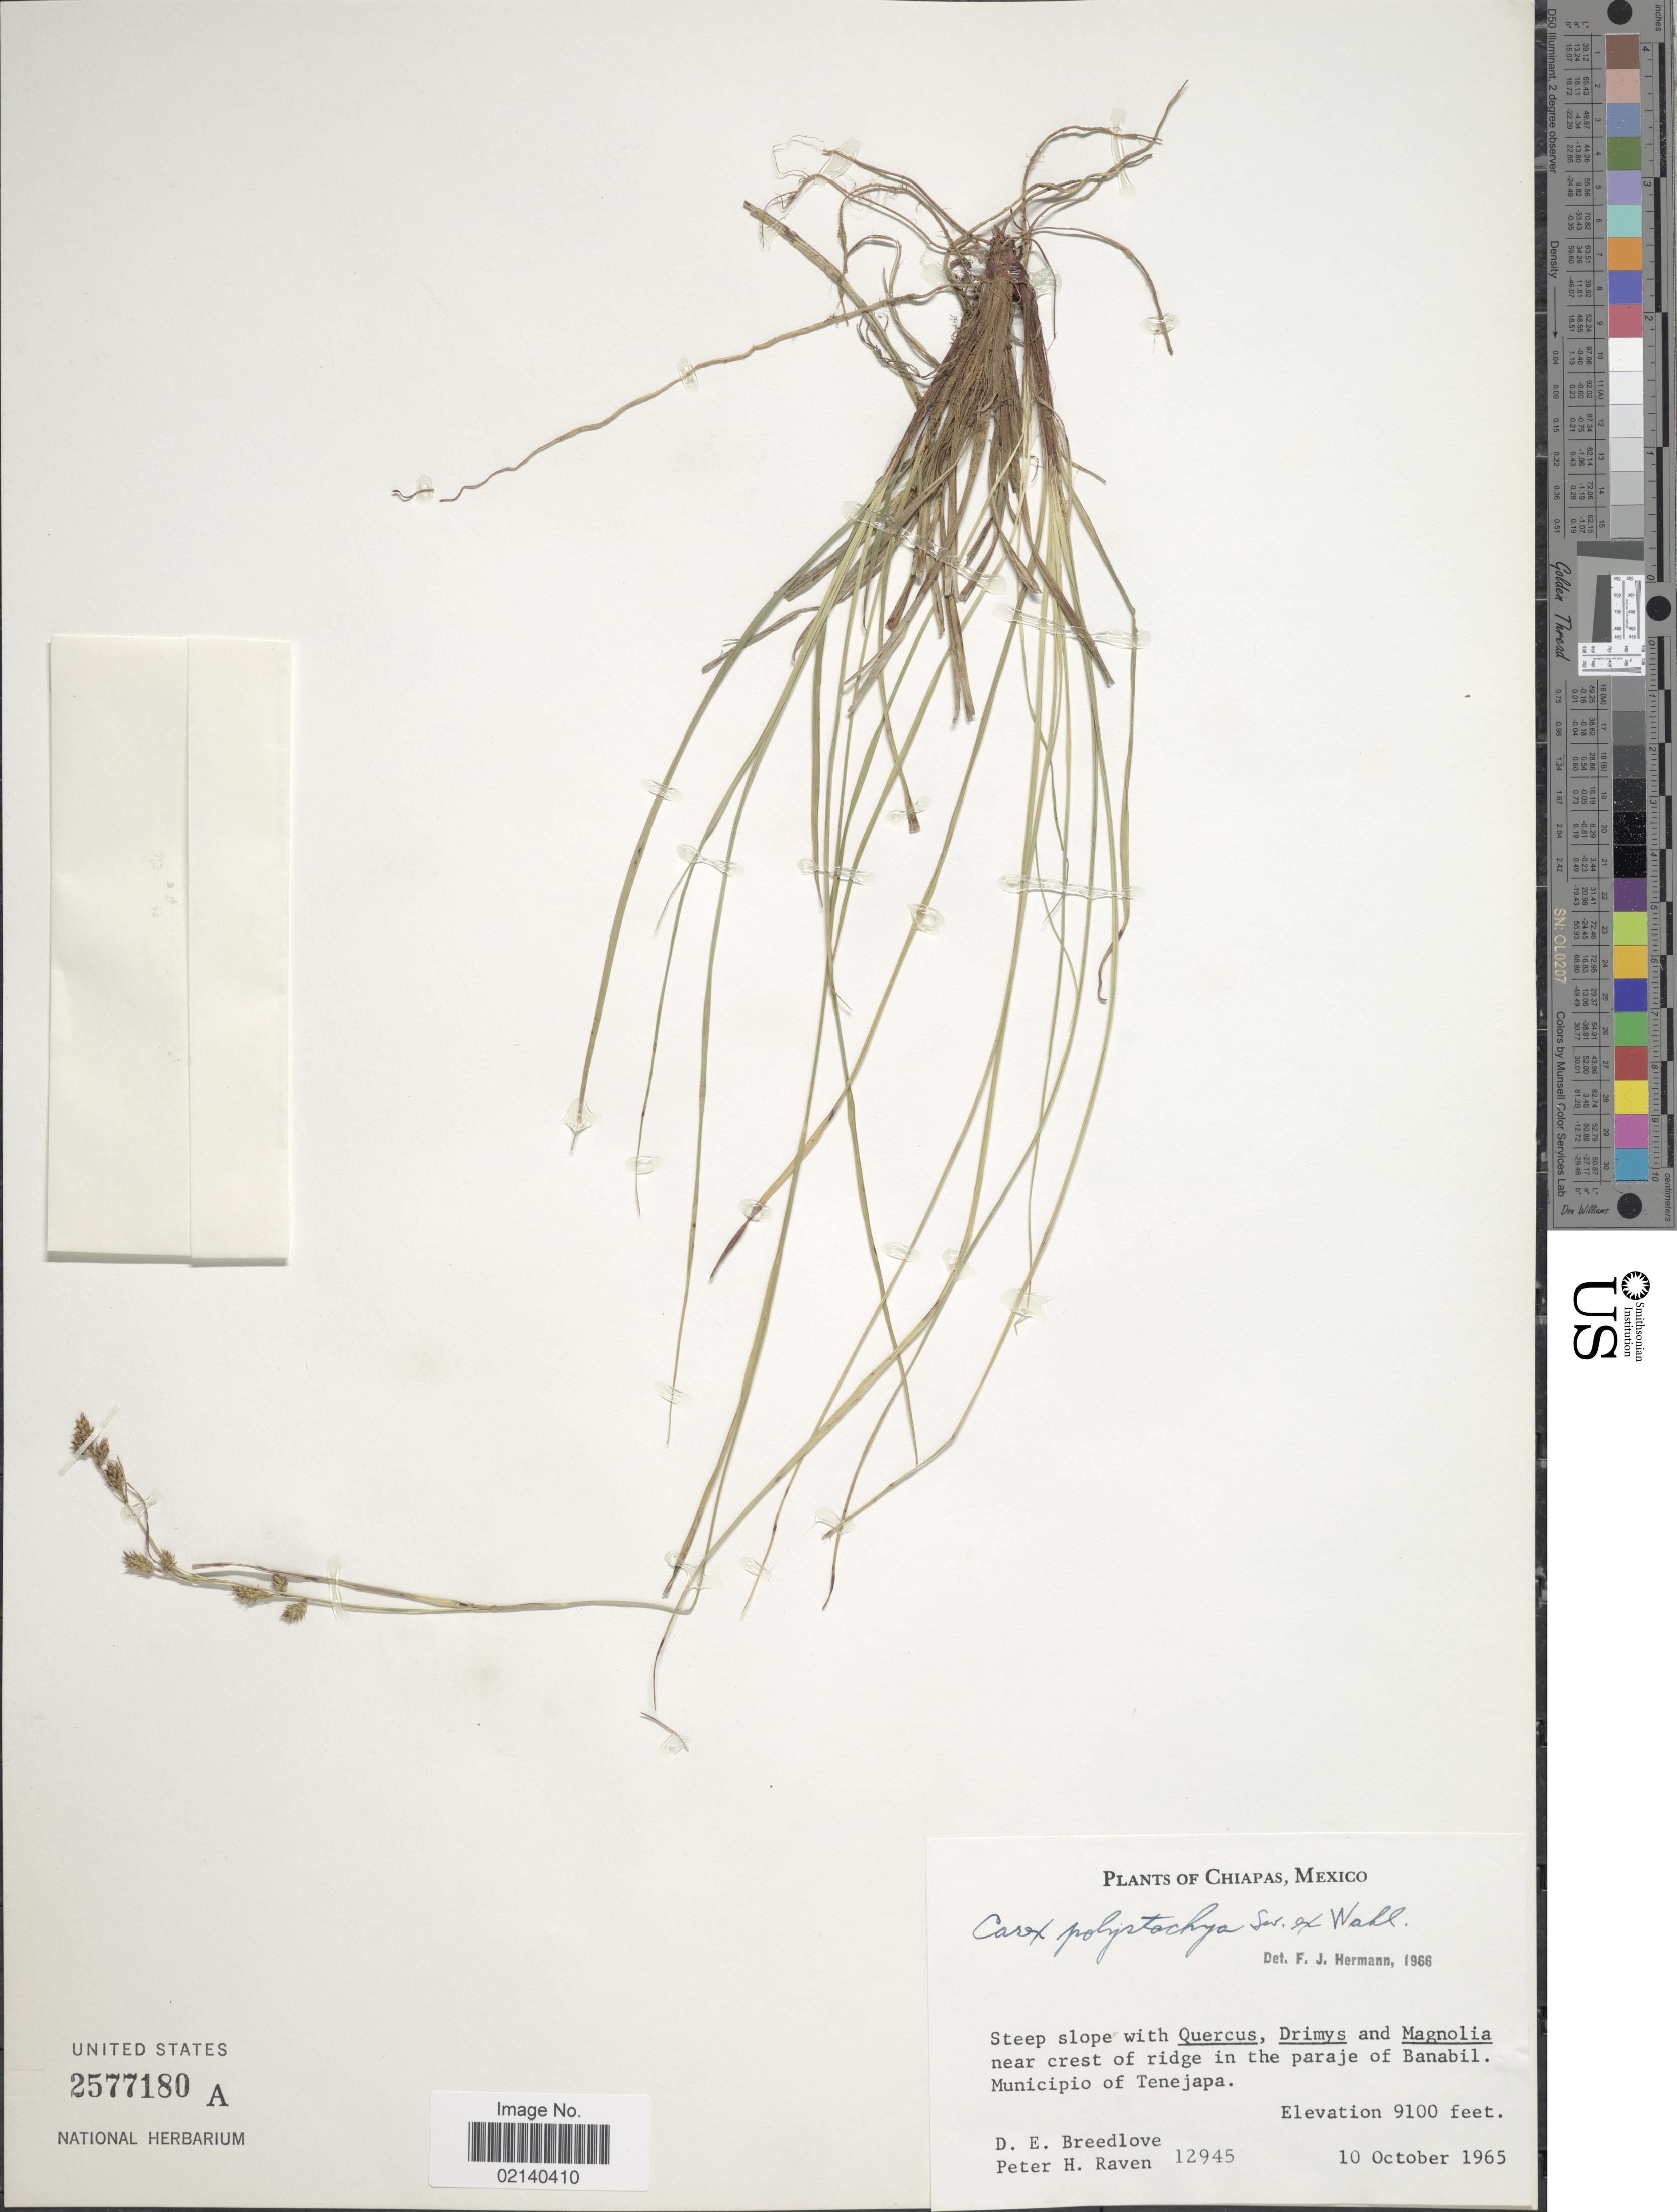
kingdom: Plantae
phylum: Tracheophyta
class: Liliopsida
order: Poales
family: Cyperaceae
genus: Carex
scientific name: Carex polystachya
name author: Sw. ex Wahlenb.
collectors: D. E. Breedlove & P. Raven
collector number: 12945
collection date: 1965-10-10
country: Mexico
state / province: Chiapas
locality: Steep slope near crest of ridge in the paraje of Banabil, Municipio of Tenejapa.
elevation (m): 2774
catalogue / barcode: US 2577180A